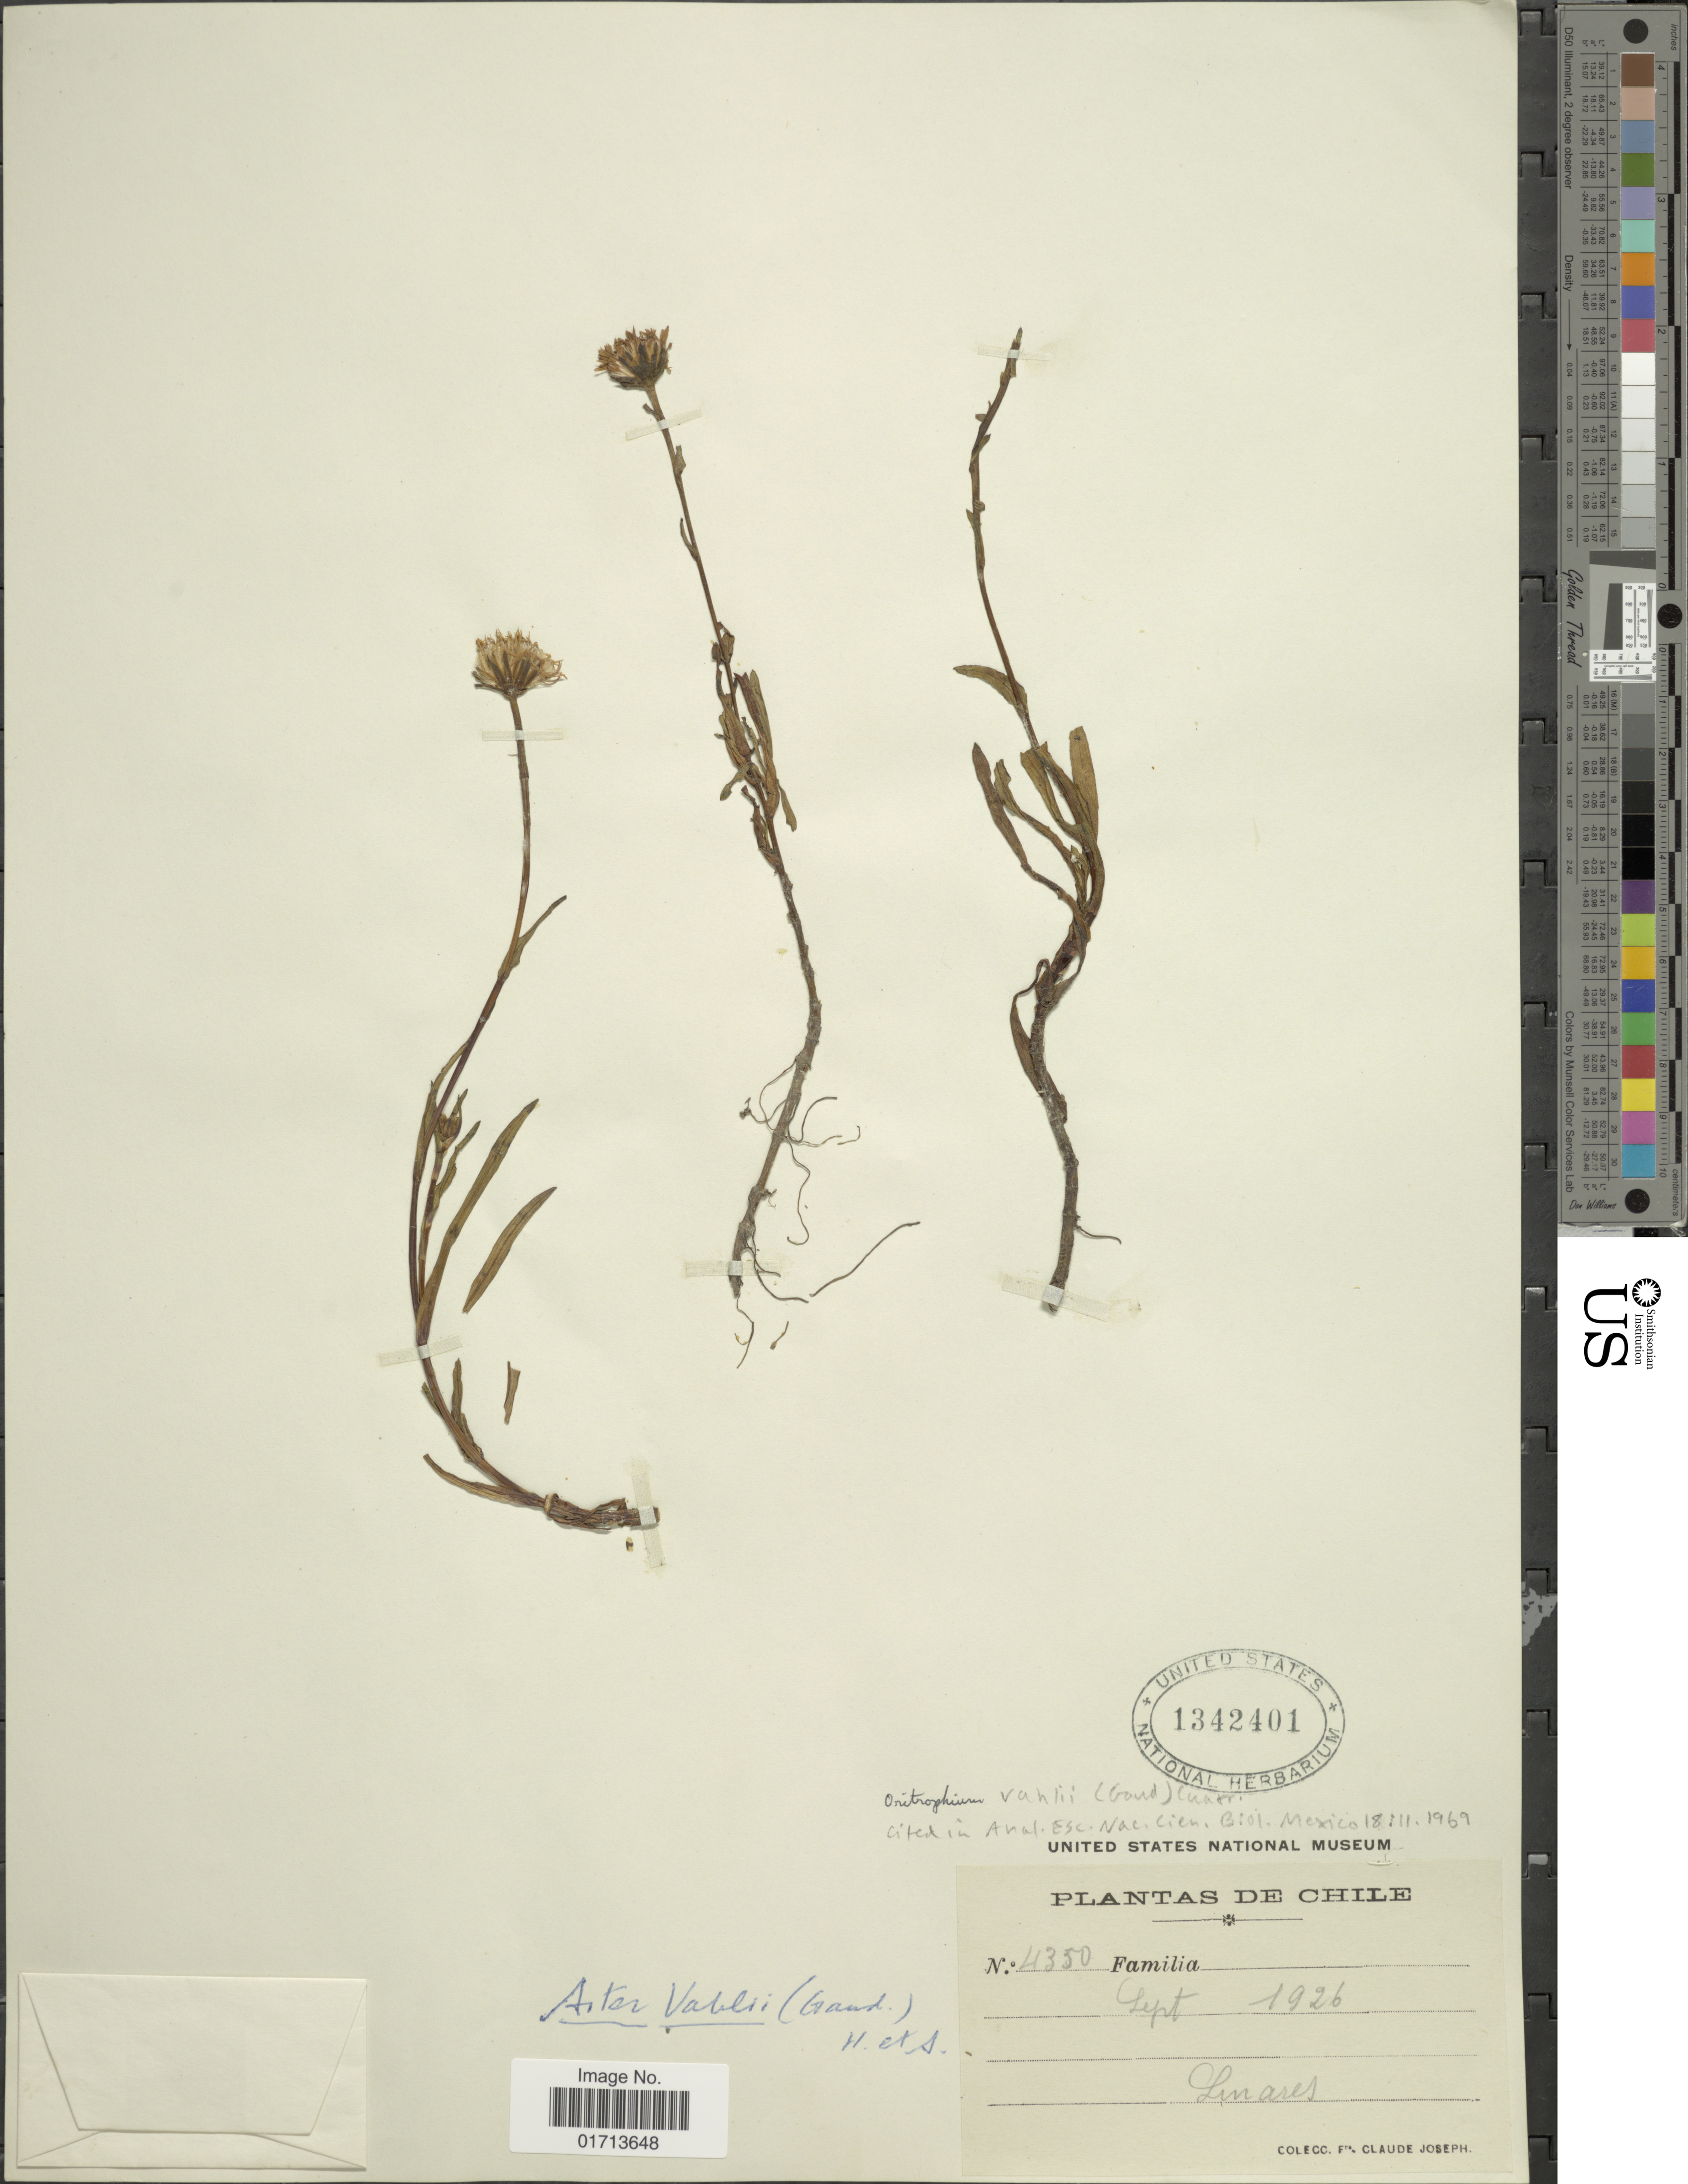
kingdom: Plantae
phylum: Tracheophyta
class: Magnoliopsida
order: Asterales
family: Asteraceae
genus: Oritrophium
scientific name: Oritrophium vahlii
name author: (Gaudich.) Cuatrec.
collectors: Bro. Claude-Joseph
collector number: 4350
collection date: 1926-09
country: Chile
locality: Linares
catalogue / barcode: US 1342401